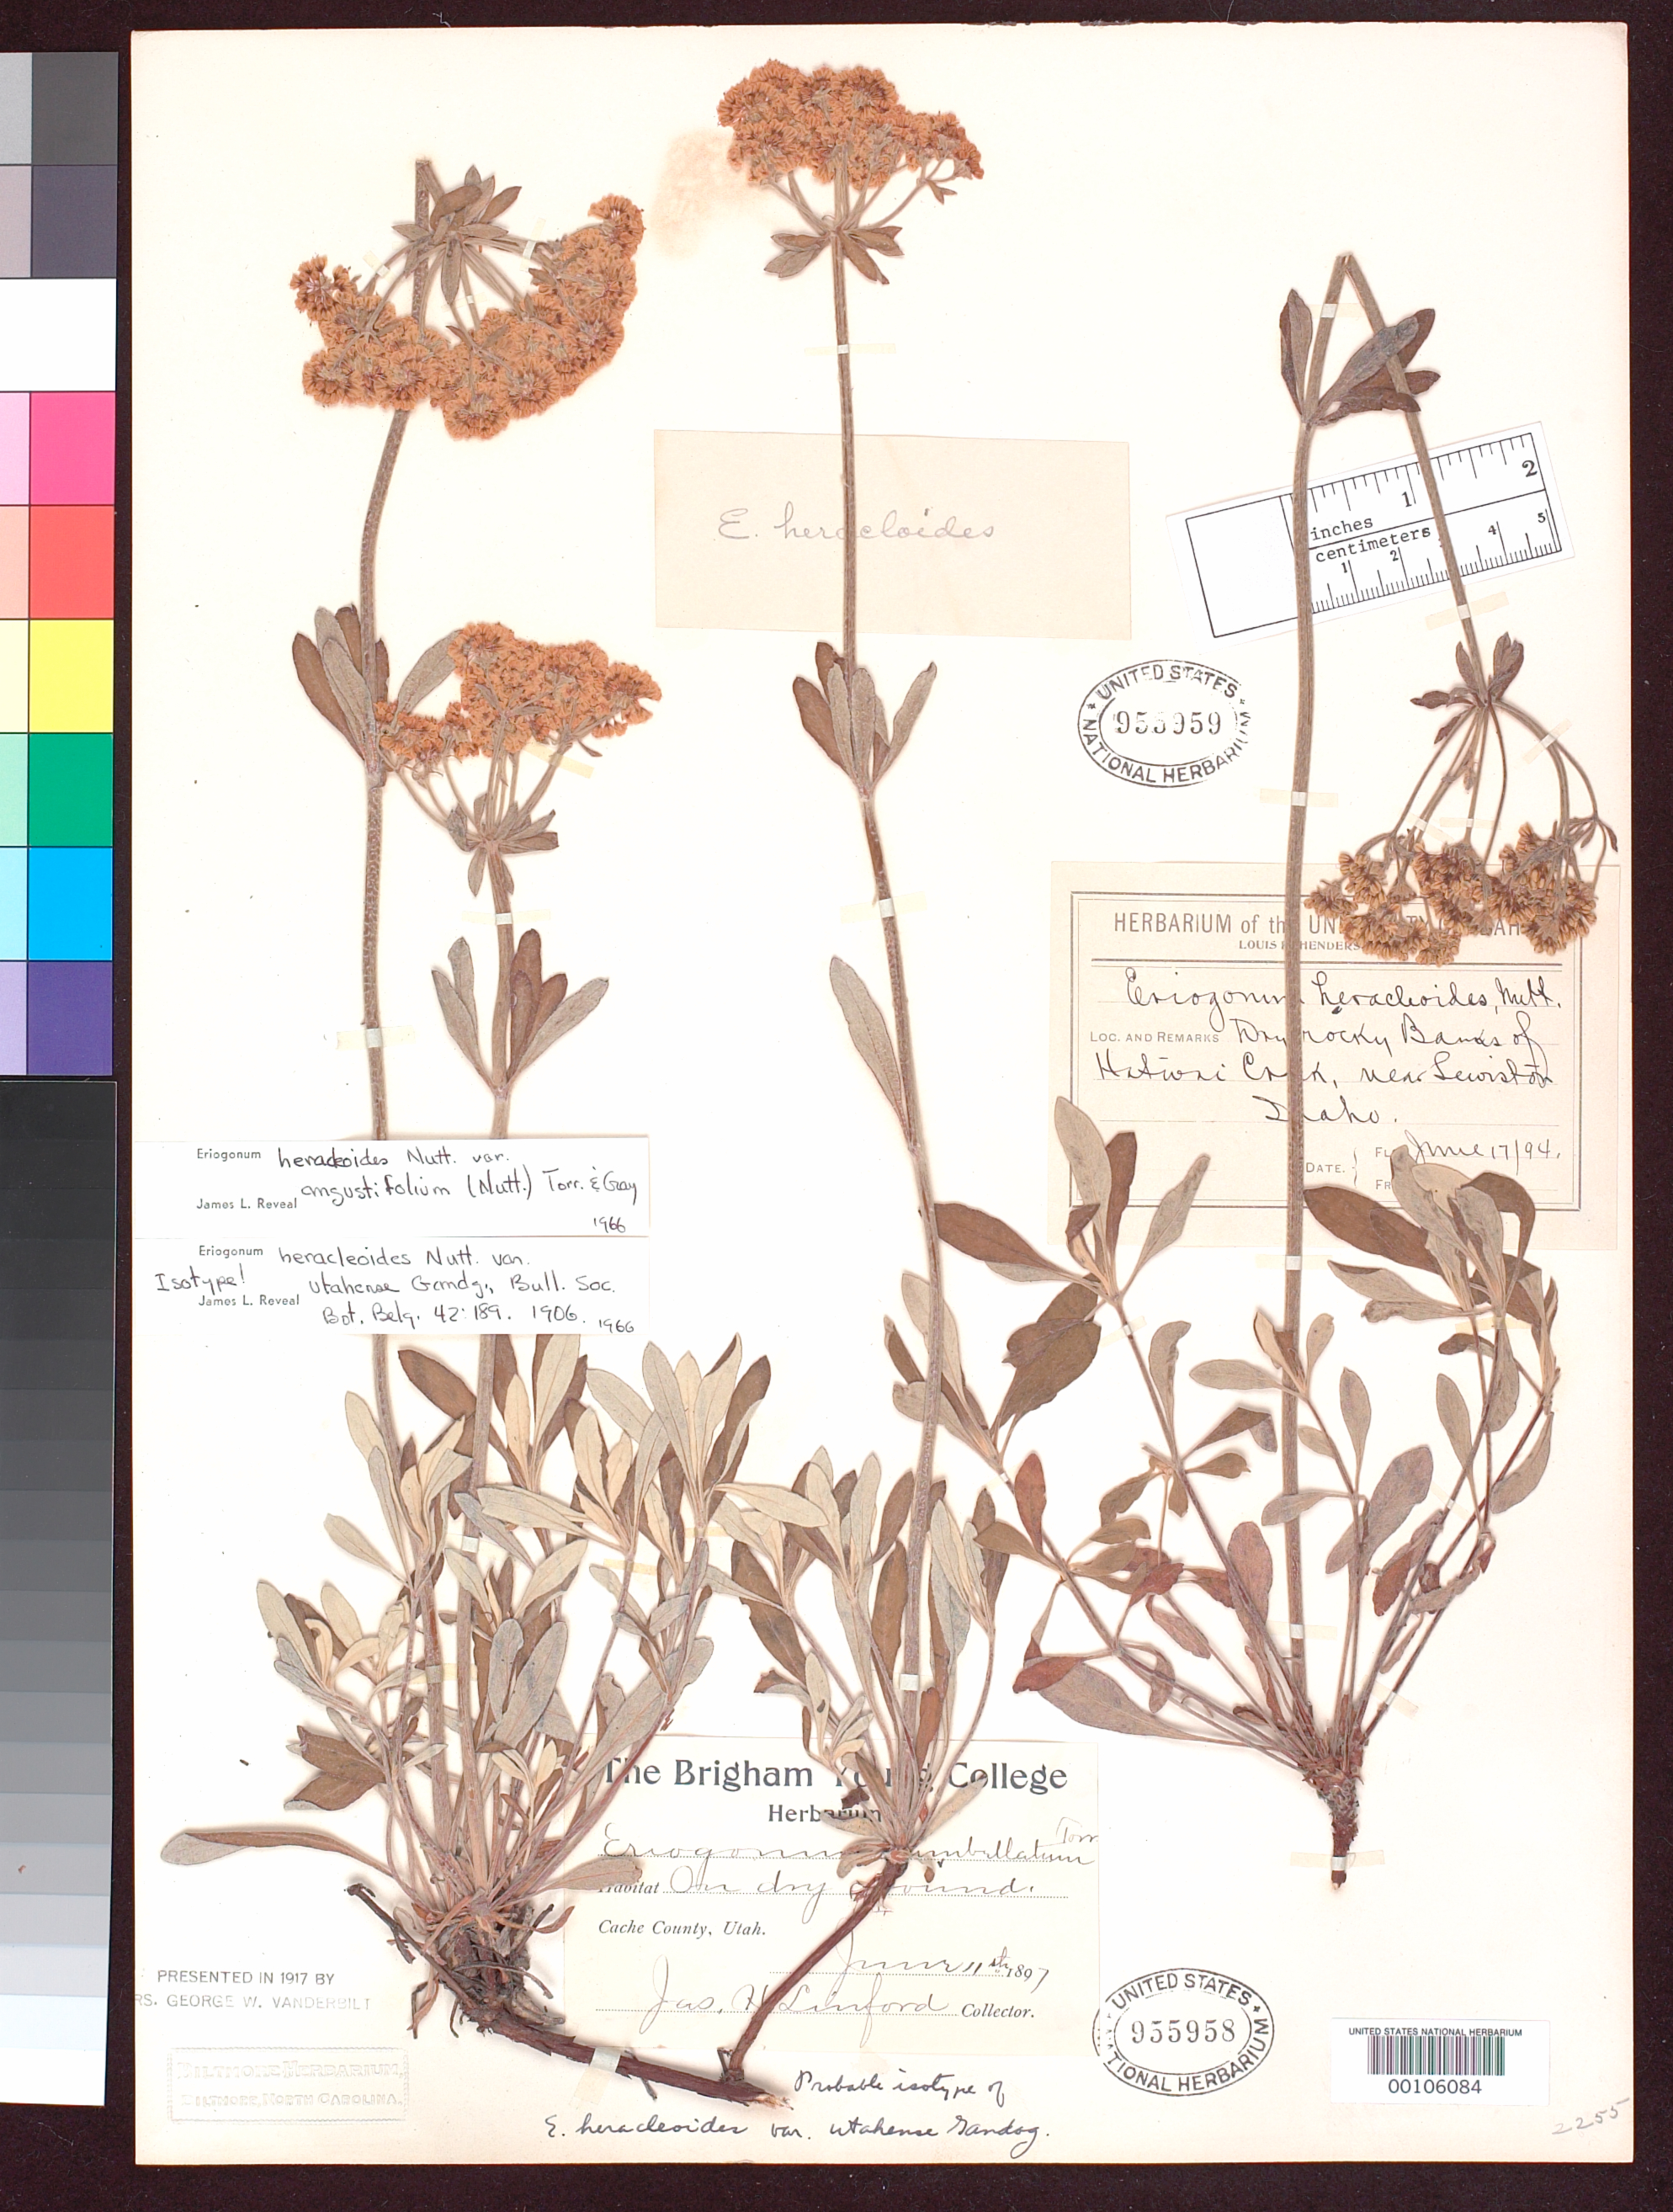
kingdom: Plantae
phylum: Tracheophyta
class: Magnoliopsida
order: Caryophyllales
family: Polygonaceae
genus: Eriogonum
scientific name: Eriogonum heracleoides var. angustifolium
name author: (Nutt.) Torr. & A. Gray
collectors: J. Linford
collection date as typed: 01 Jun 1897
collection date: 1897-06-01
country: United States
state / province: Utah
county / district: Cache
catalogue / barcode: US 955958